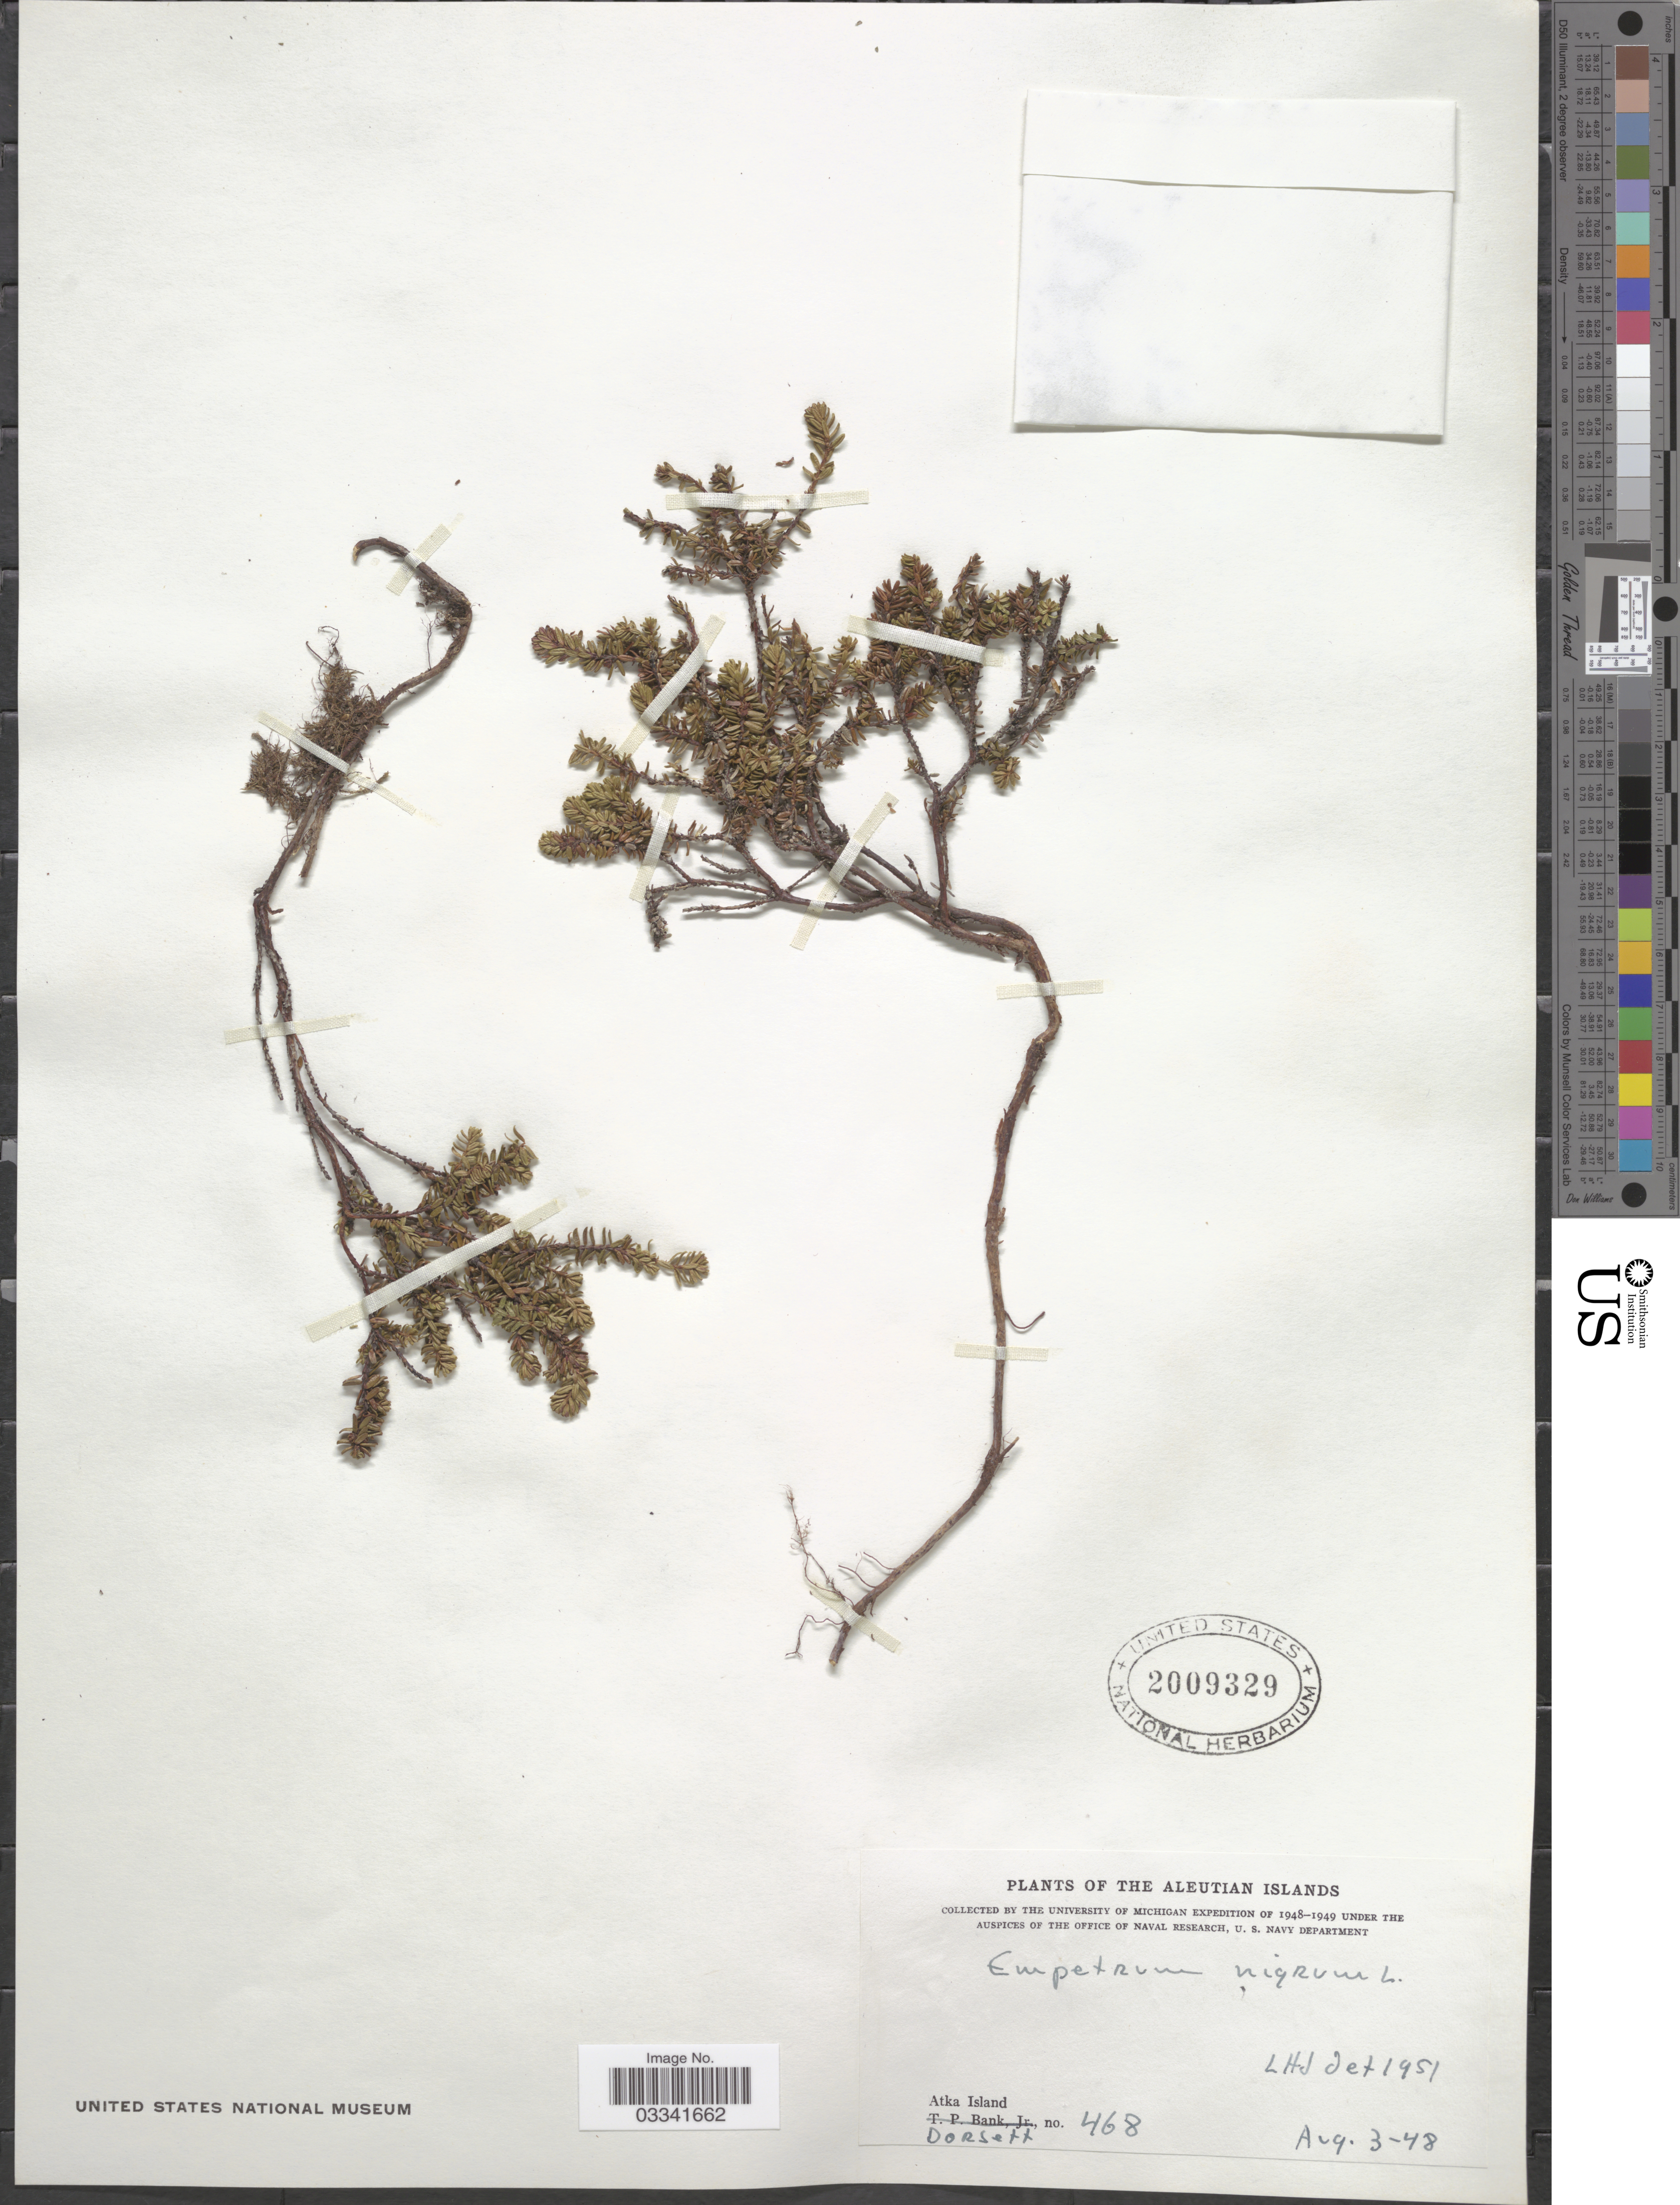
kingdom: Plantae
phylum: Tracheophyta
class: Magnoliopsida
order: Ericales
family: Ericaceae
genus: Empetrum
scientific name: Empetrum nigrum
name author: L.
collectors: -- Dorsett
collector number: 468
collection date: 1948-08-03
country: United States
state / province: Alaska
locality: The Aleutian Islands. Atka Island.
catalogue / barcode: US 2009329